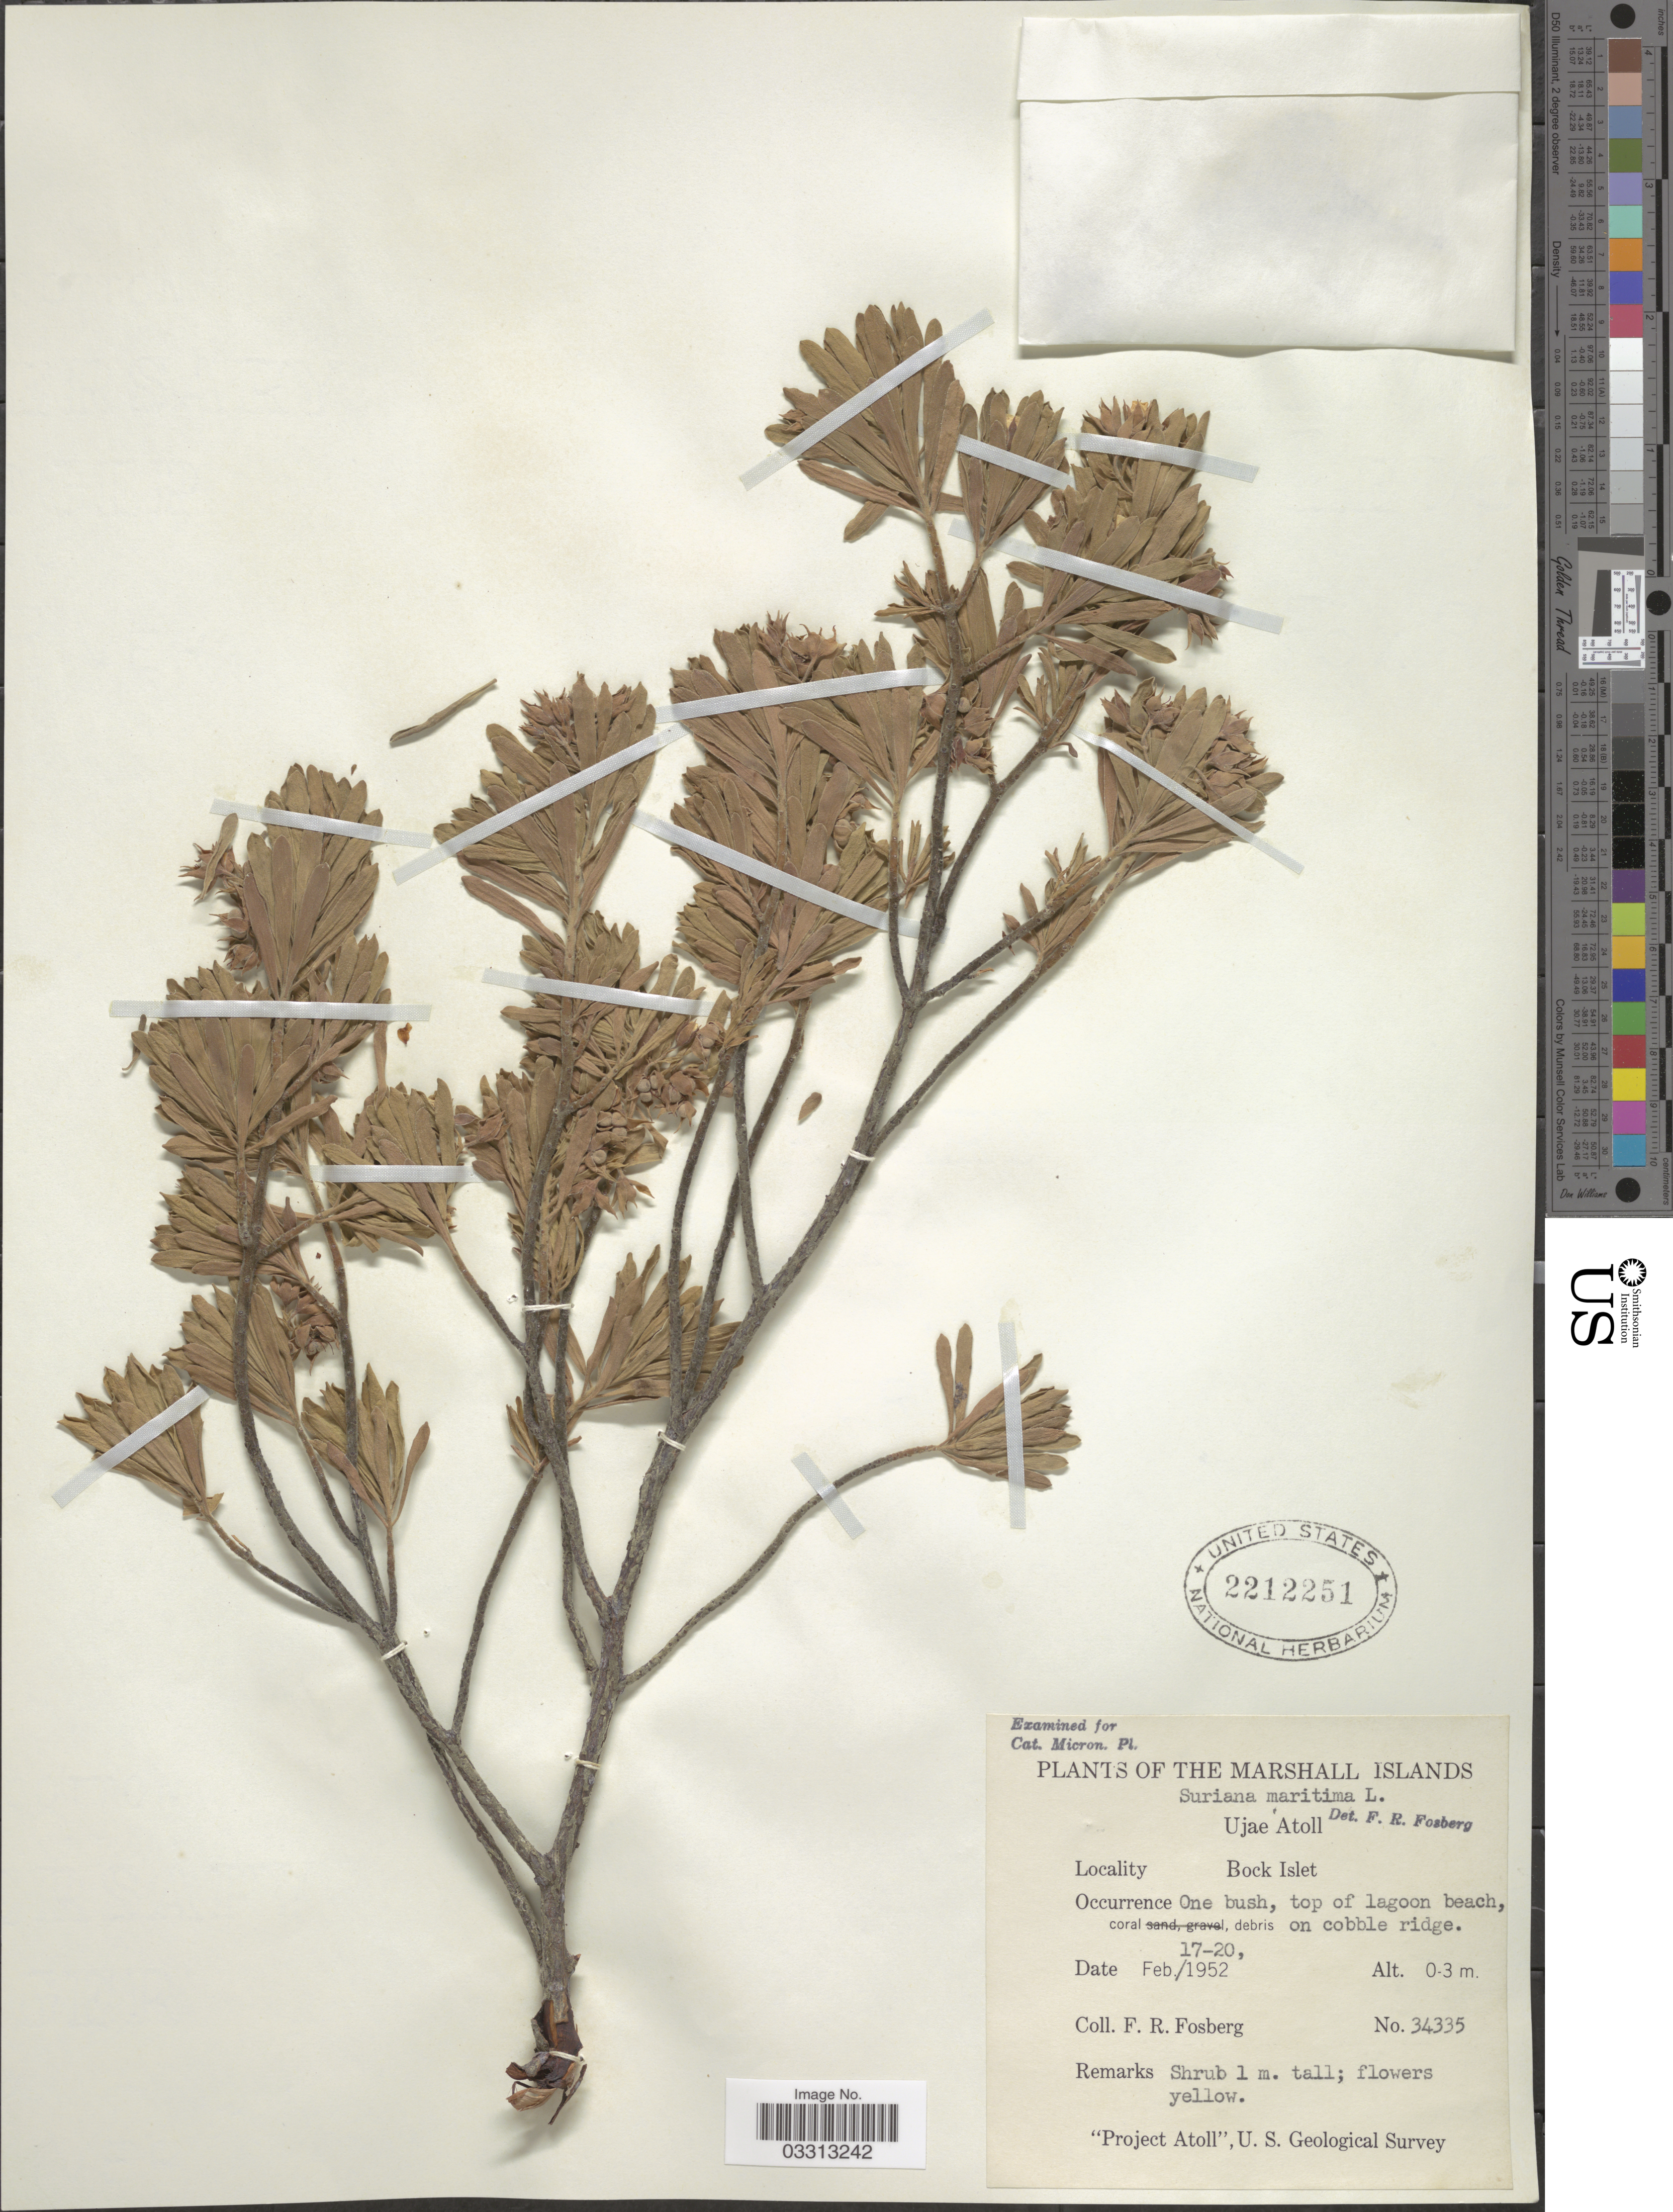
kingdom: Plantae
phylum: Tracheophyta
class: Magnoliopsida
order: Fabales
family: Surianaceae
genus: Suriana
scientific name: Suriana maritima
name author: L.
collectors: F. R. Fosberg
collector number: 34335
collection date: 1952-02-17/1952-02-20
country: Marshall Islands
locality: Ujae Atoll. Bock Islet.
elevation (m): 0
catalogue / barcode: US 2212251